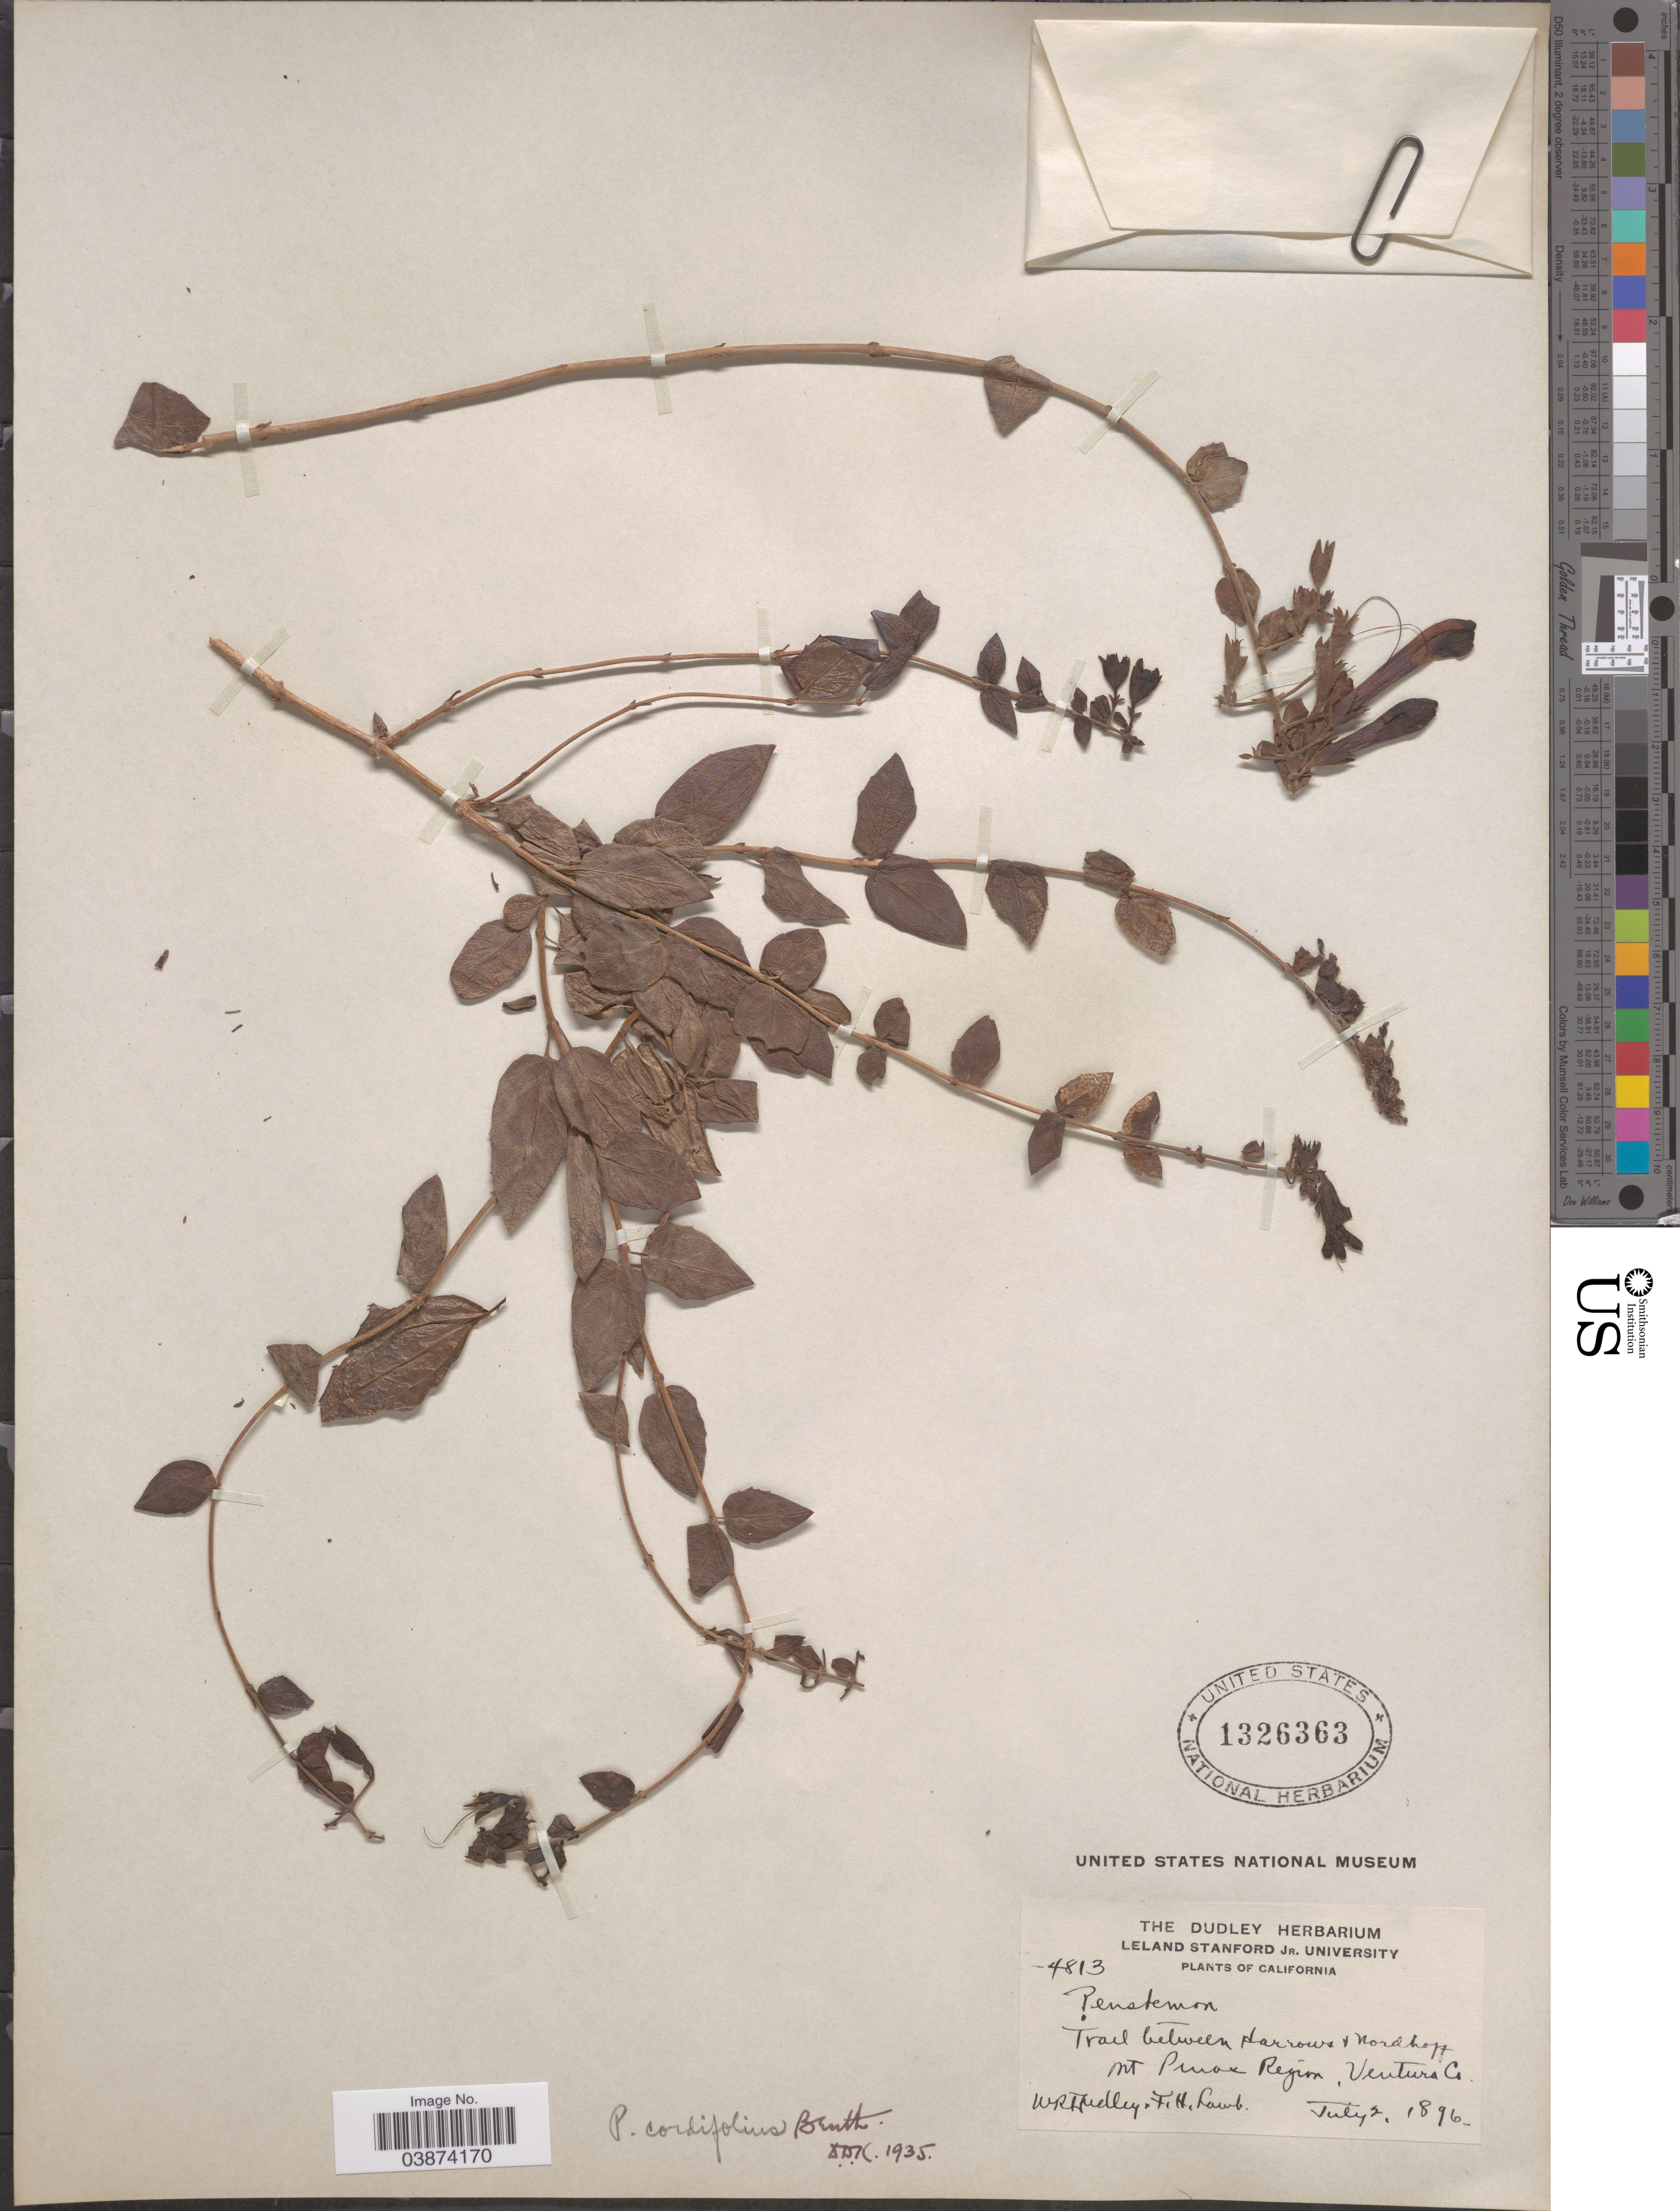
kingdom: Plantae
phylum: Tracheophyta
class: Magnoliopsida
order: Lamiales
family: Plantaginaceae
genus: Penstemon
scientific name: Penstemon cordifolius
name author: Benth.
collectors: W. Dudley & F. H. Lamb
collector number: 4813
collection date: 1896-07-02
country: United States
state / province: California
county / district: Ventura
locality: Trail between Harrows & Nordhoff. Mt. Pinox Region, Ventura Co.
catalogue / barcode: US 1326363